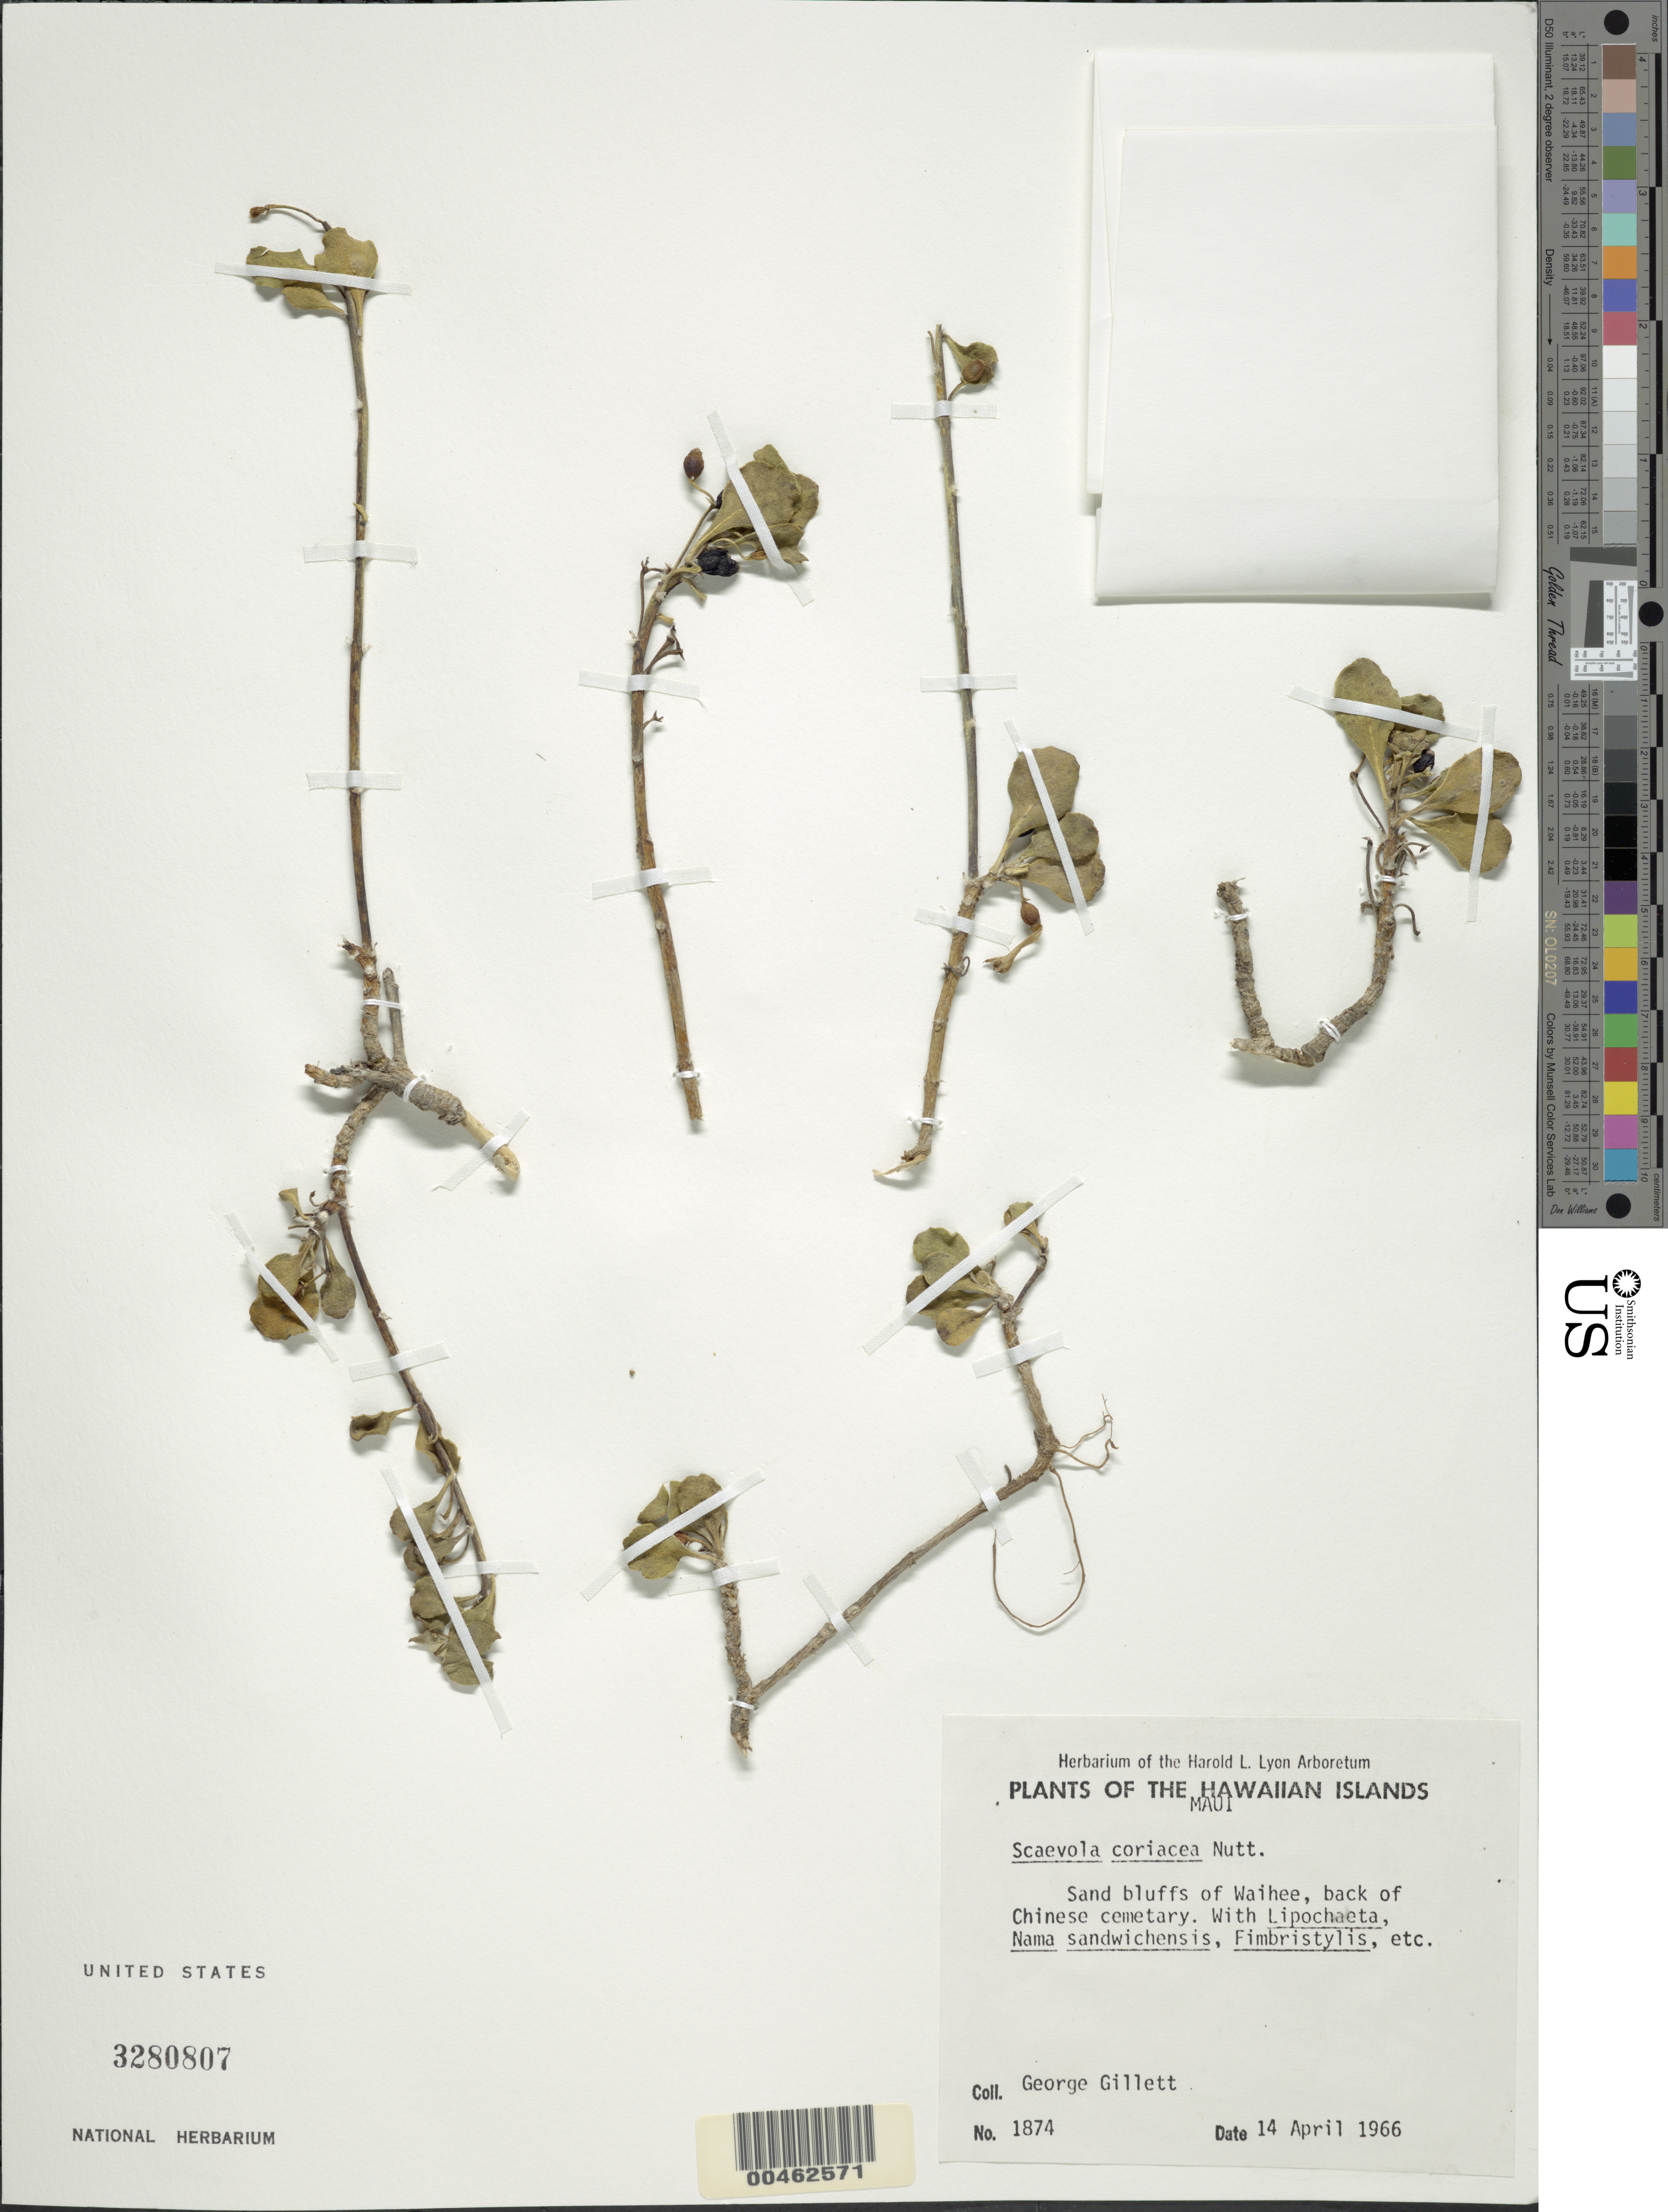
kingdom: Plantae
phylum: Tracheophyta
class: Magnoliopsida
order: Asterales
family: Goodeniaceae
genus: Scaevola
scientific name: Scaevola coriacea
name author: Nutt.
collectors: G. Gillett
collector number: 1874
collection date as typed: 14 Apr 1966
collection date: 1966-04-14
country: United States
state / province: Hawaii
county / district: Maui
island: Maui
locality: Waihee, back of Chinese cemetary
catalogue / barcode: US 3280807